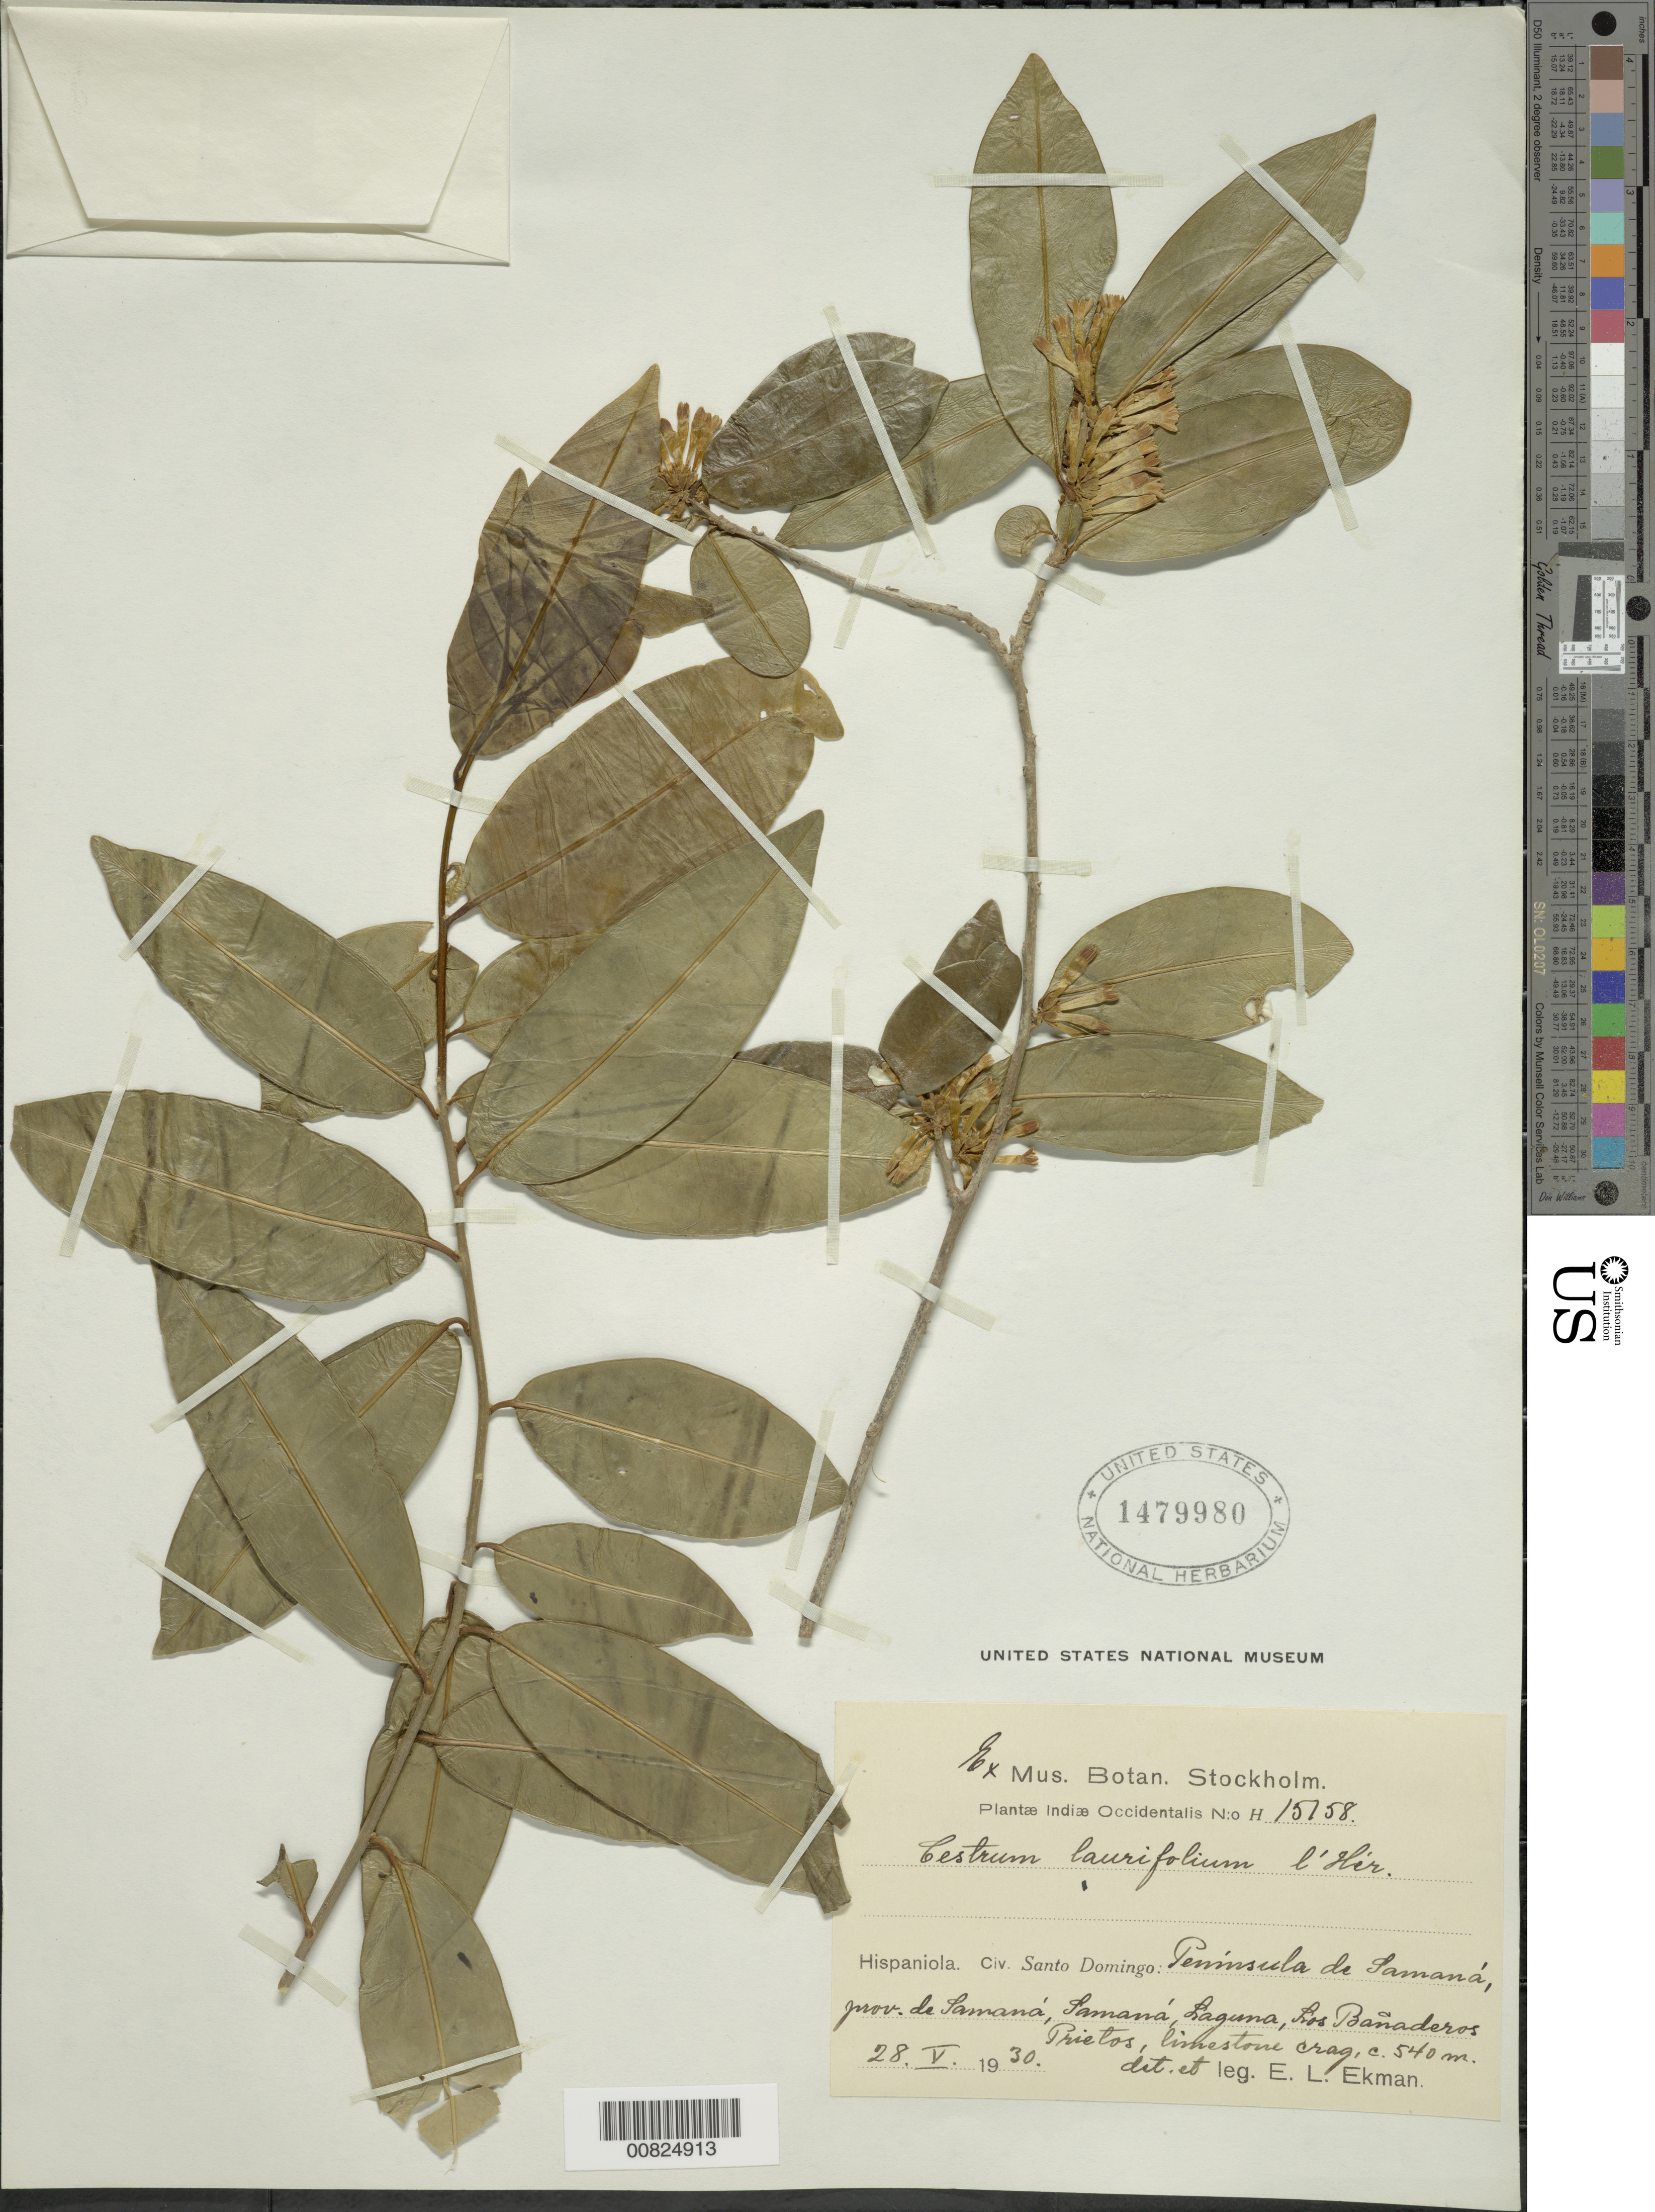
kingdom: Plantae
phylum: Tracheophyta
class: Magnoliopsida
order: Solanales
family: Solanaceae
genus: Cestrum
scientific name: Cestrum laurifolium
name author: L'Hér.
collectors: E. L. Ekman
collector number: H 15158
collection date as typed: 28 May 1930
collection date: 1930-05-28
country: Dominican Republic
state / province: Samana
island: Hispaniola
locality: Peninsula de Samaná, Laguna, Los Bañanderos Prietos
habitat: Limestone crag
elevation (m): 540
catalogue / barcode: US 1479980